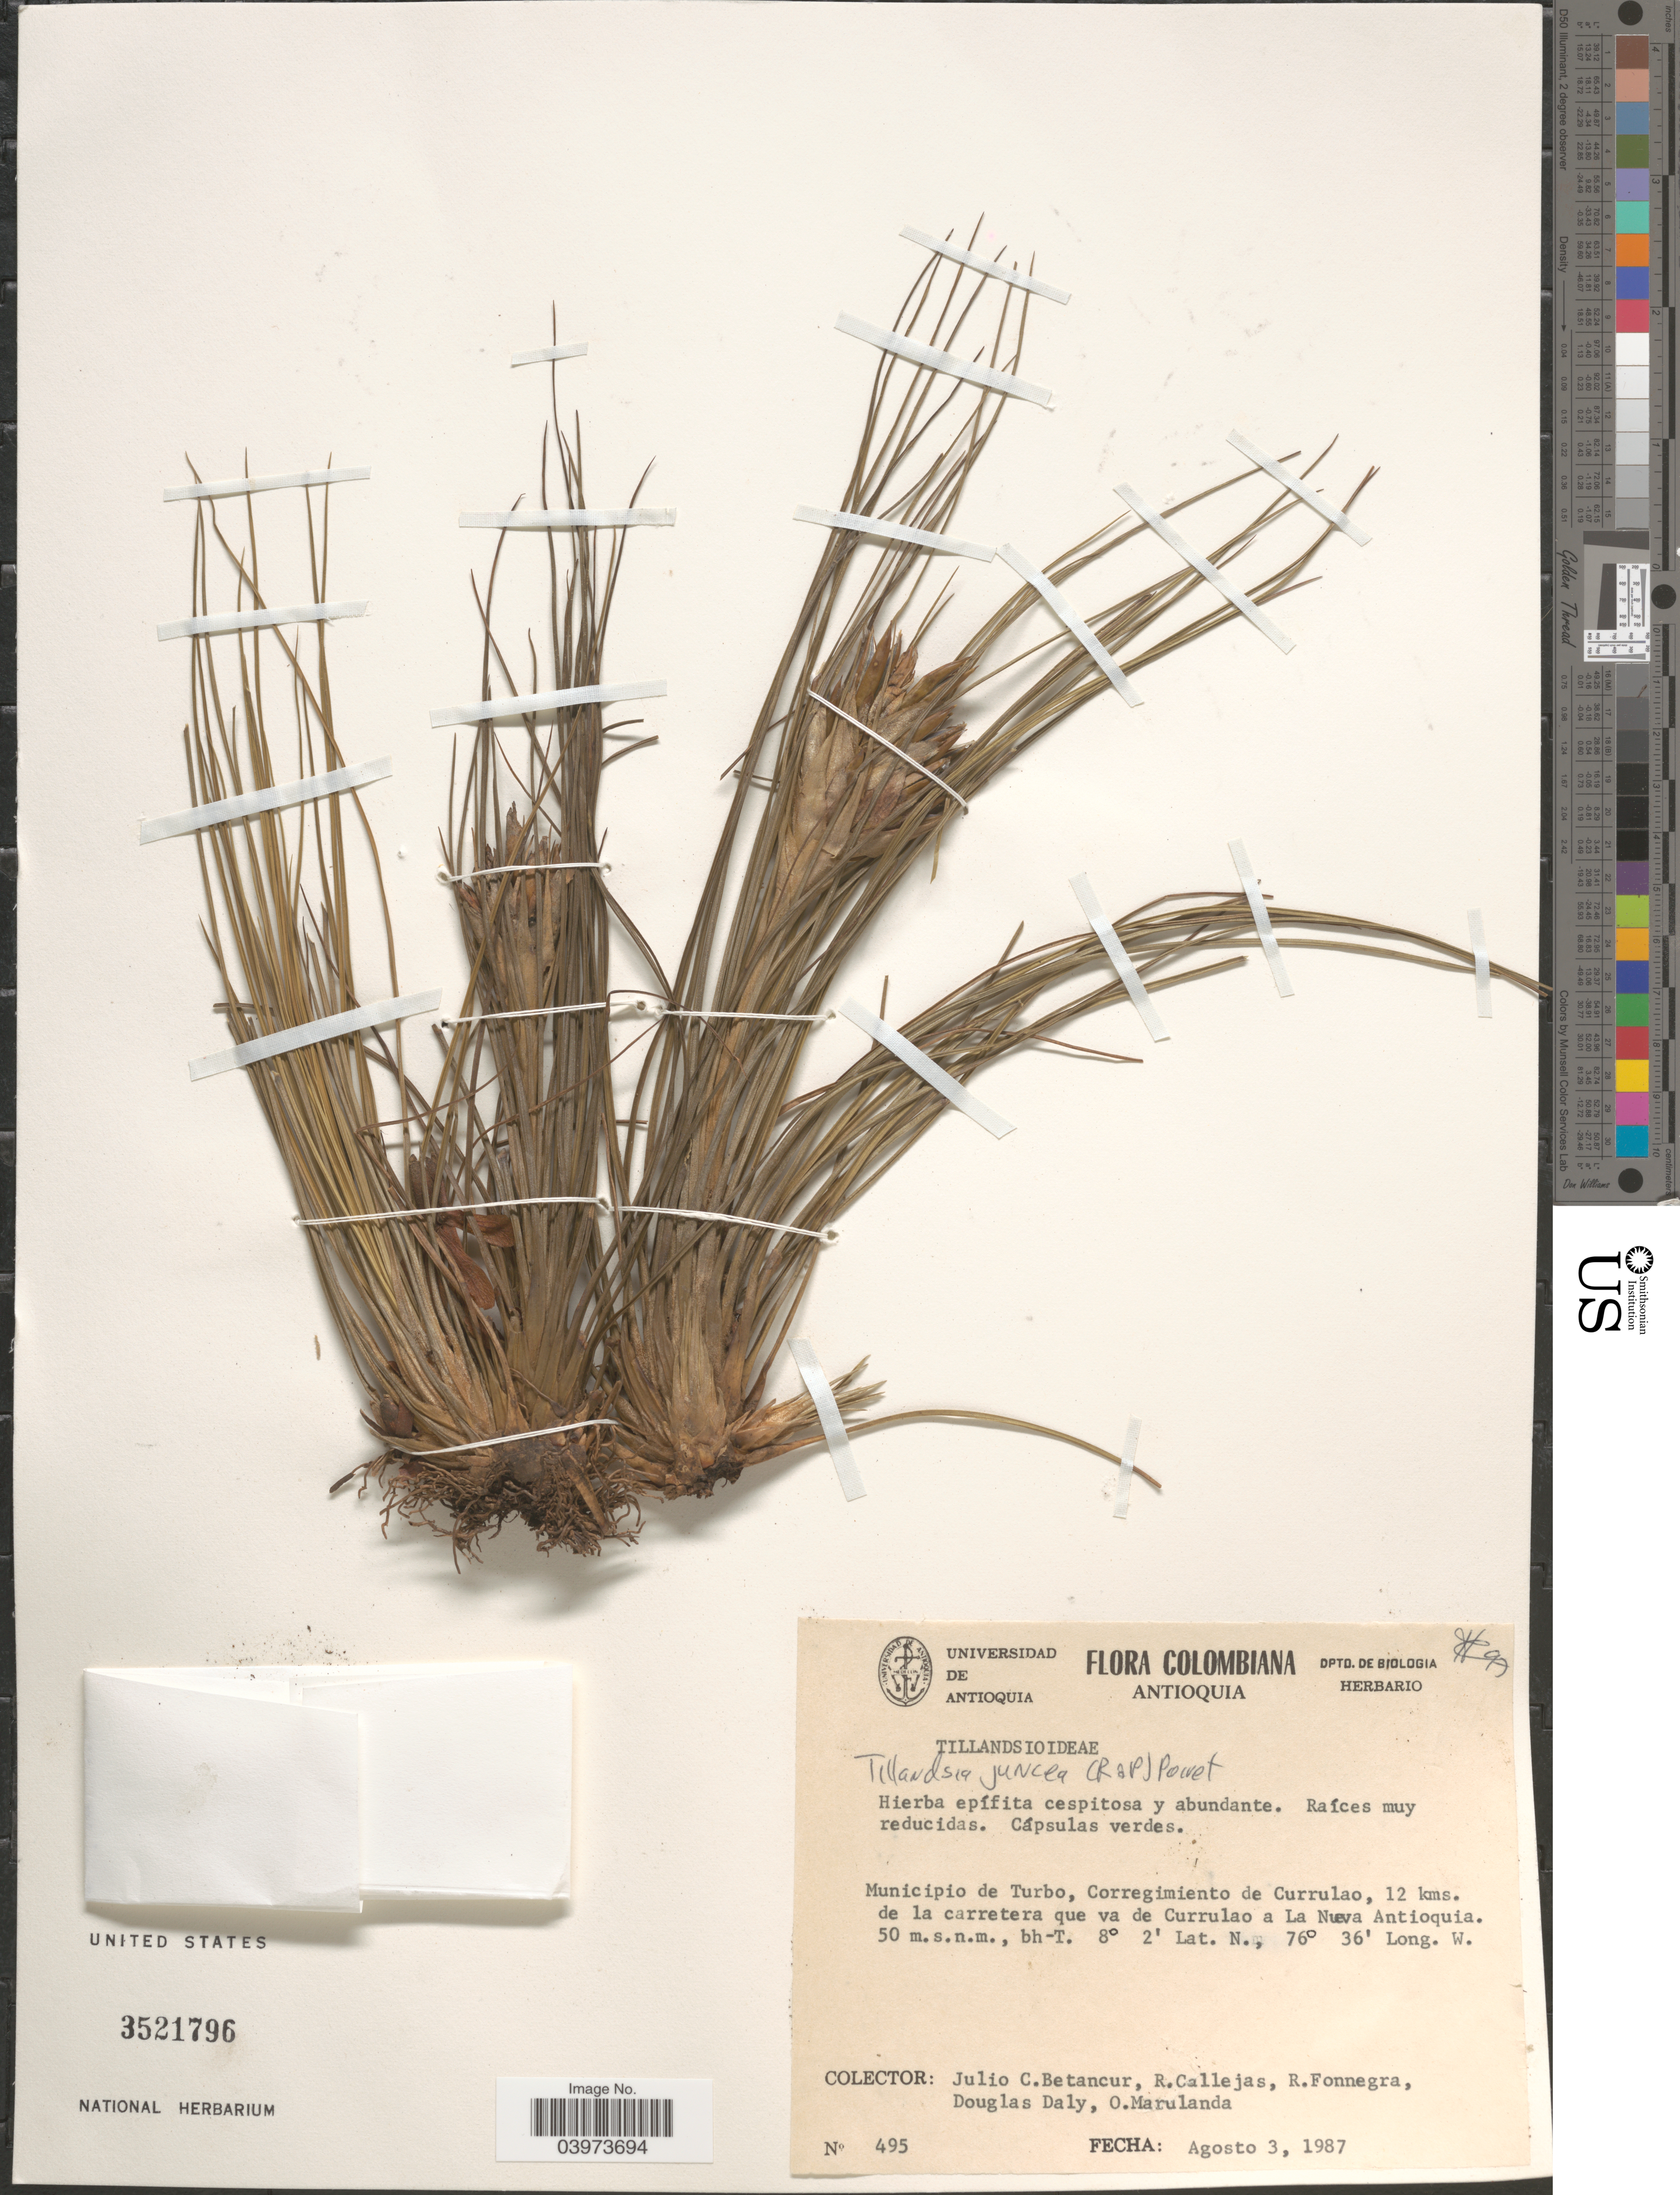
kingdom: Plantae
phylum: Tracheophyta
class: Liliopsida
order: Poales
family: Bromeliaceae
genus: Tillandsia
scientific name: Tillandsia juncea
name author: (Ruiz & Pav.) Poir.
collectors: J. C. Betancur, R. Callejas, R. Fonnegra G., D. C. Daly & O. Marulanda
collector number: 495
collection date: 1987-08-03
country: Colombia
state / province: Antioquia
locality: Municipio de Turbo, Corregimiento de Currulao, 12 kms. de la carretera que va de Currulao a La Nueva Antioquia.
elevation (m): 50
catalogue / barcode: US 3521796